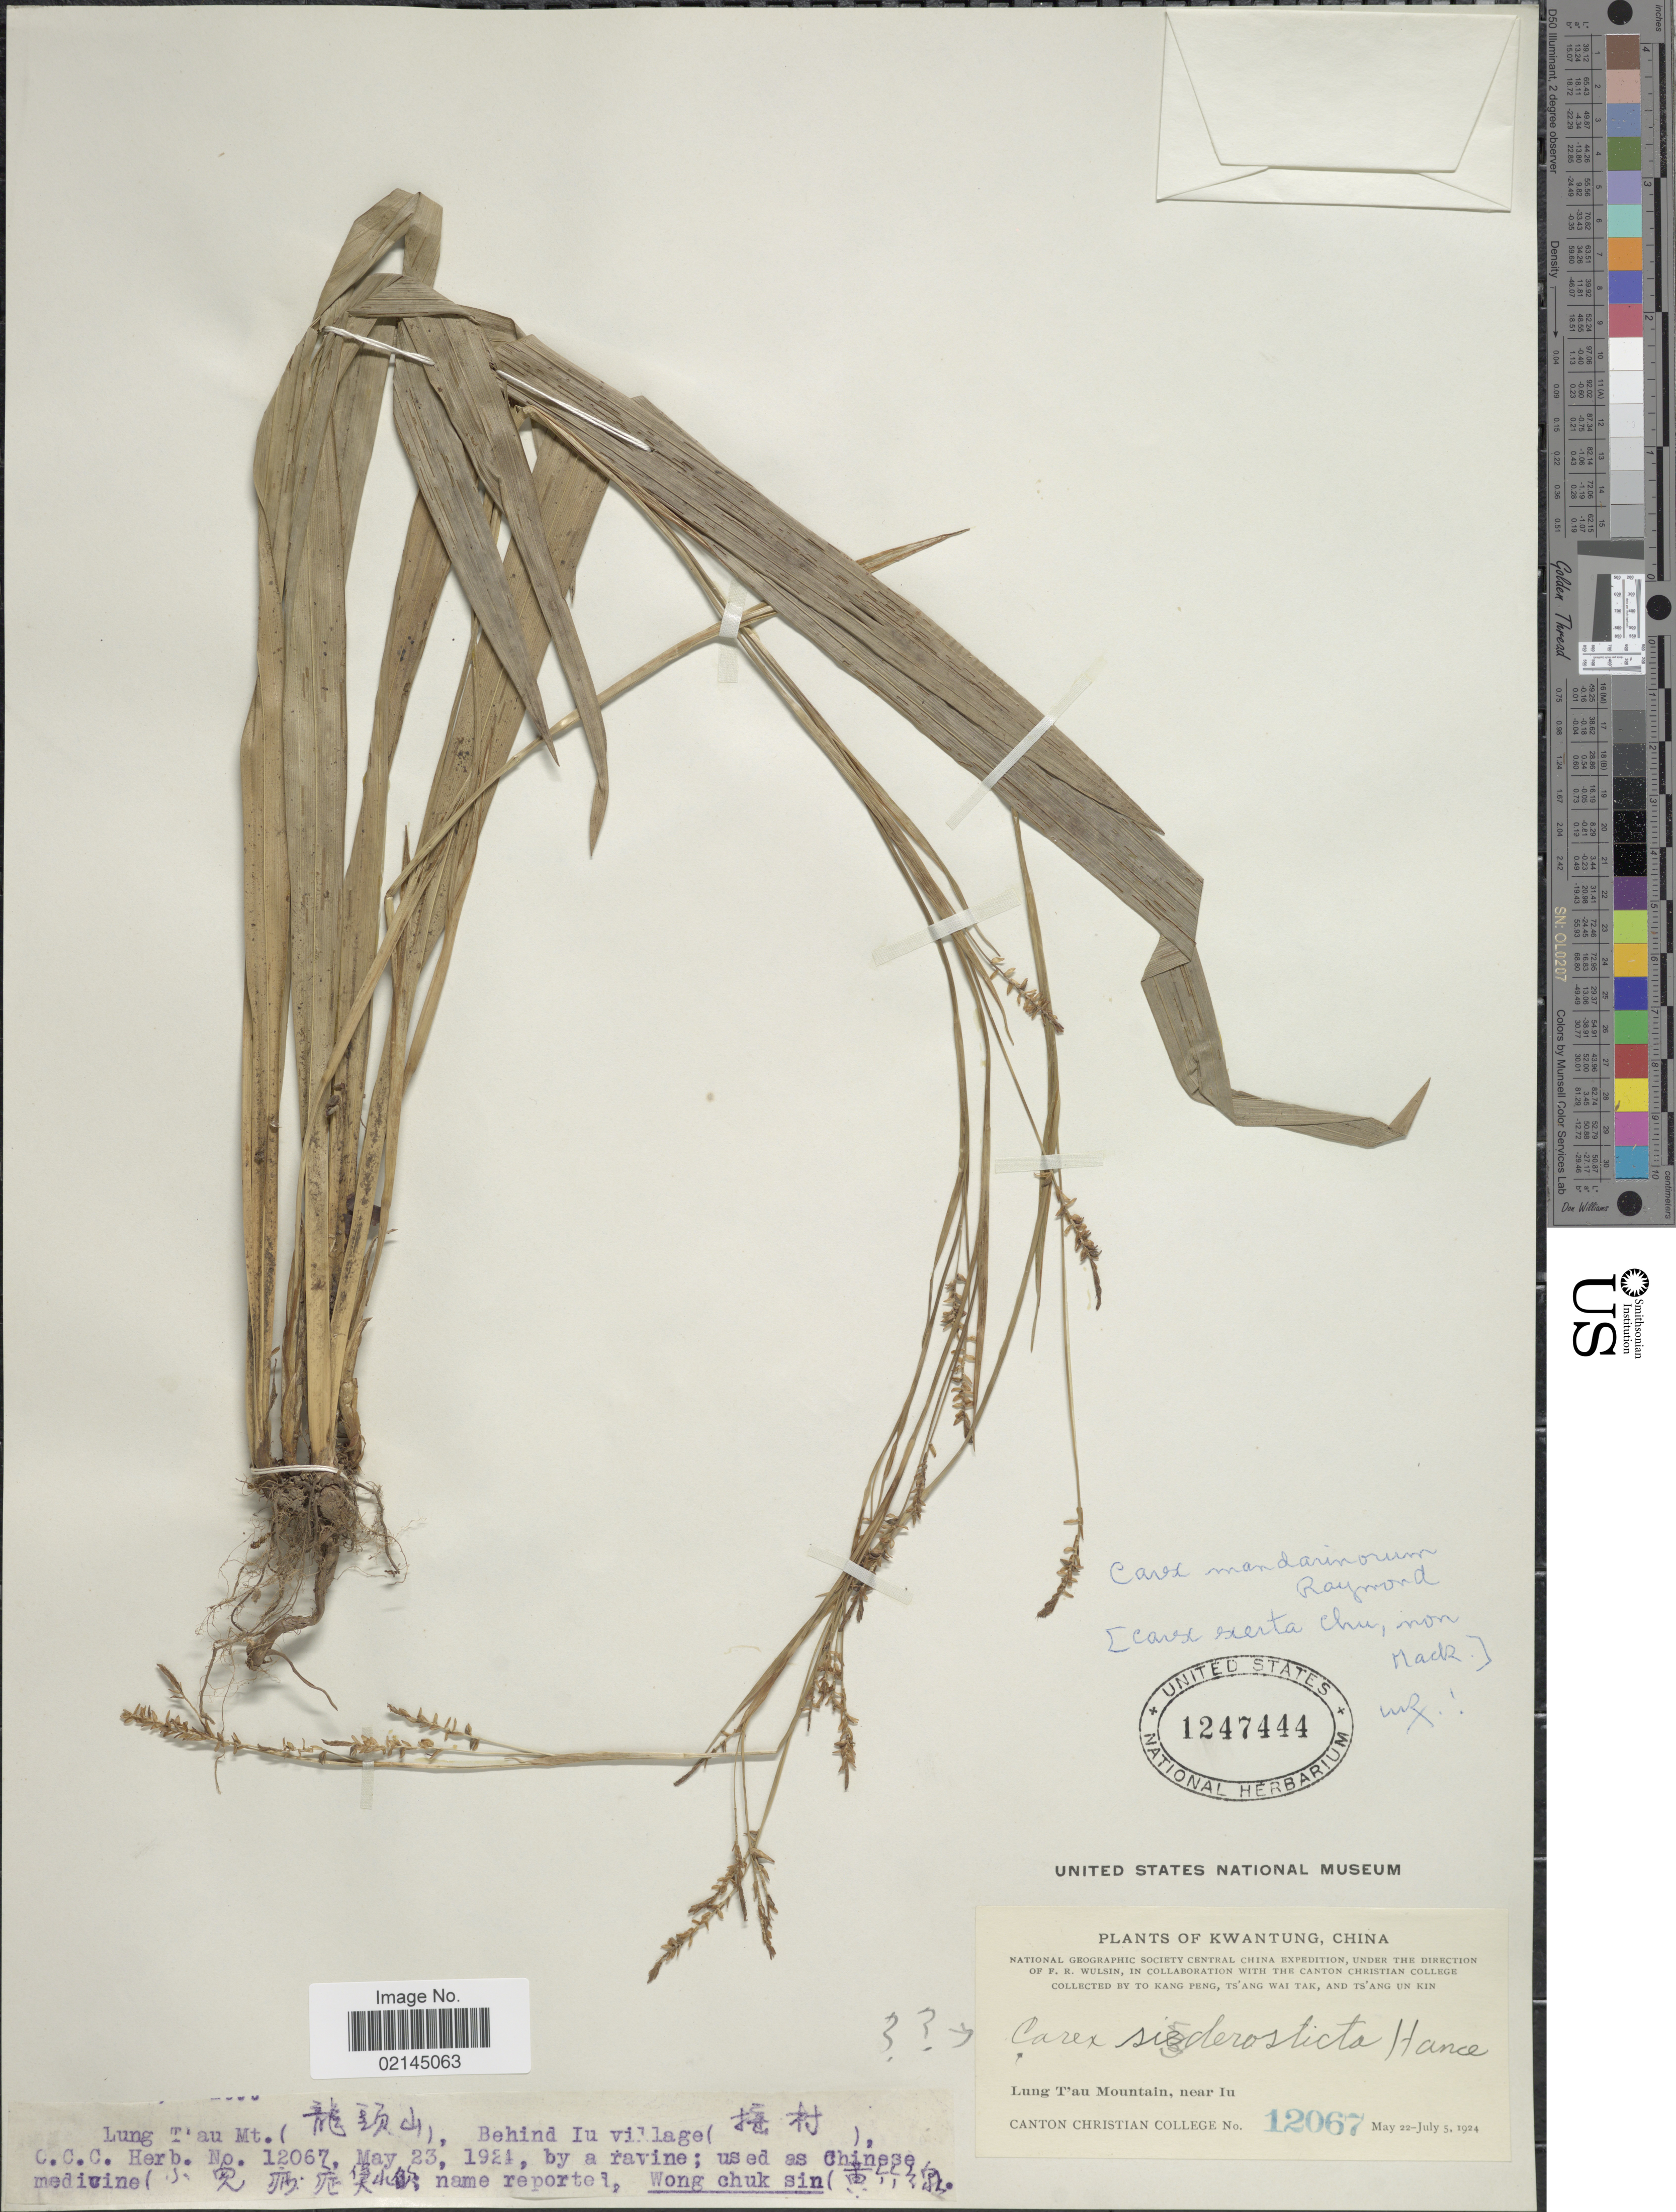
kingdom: Plantae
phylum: Tracheophyta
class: Liliopsida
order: Poales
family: Cyperaceae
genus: Carex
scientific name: Carex glossostigma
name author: Hand.-Mazz.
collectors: K. Peng, W. T. Tsang & Ts' Ang Un Kin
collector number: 12067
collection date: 1924-05-22/1924-07-05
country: China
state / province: Guangdong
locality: Kwangtung, Lung T'au Mountain, near Iu, by a ravine, Lung T'au Mt., behind Iu village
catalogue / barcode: US 1247444